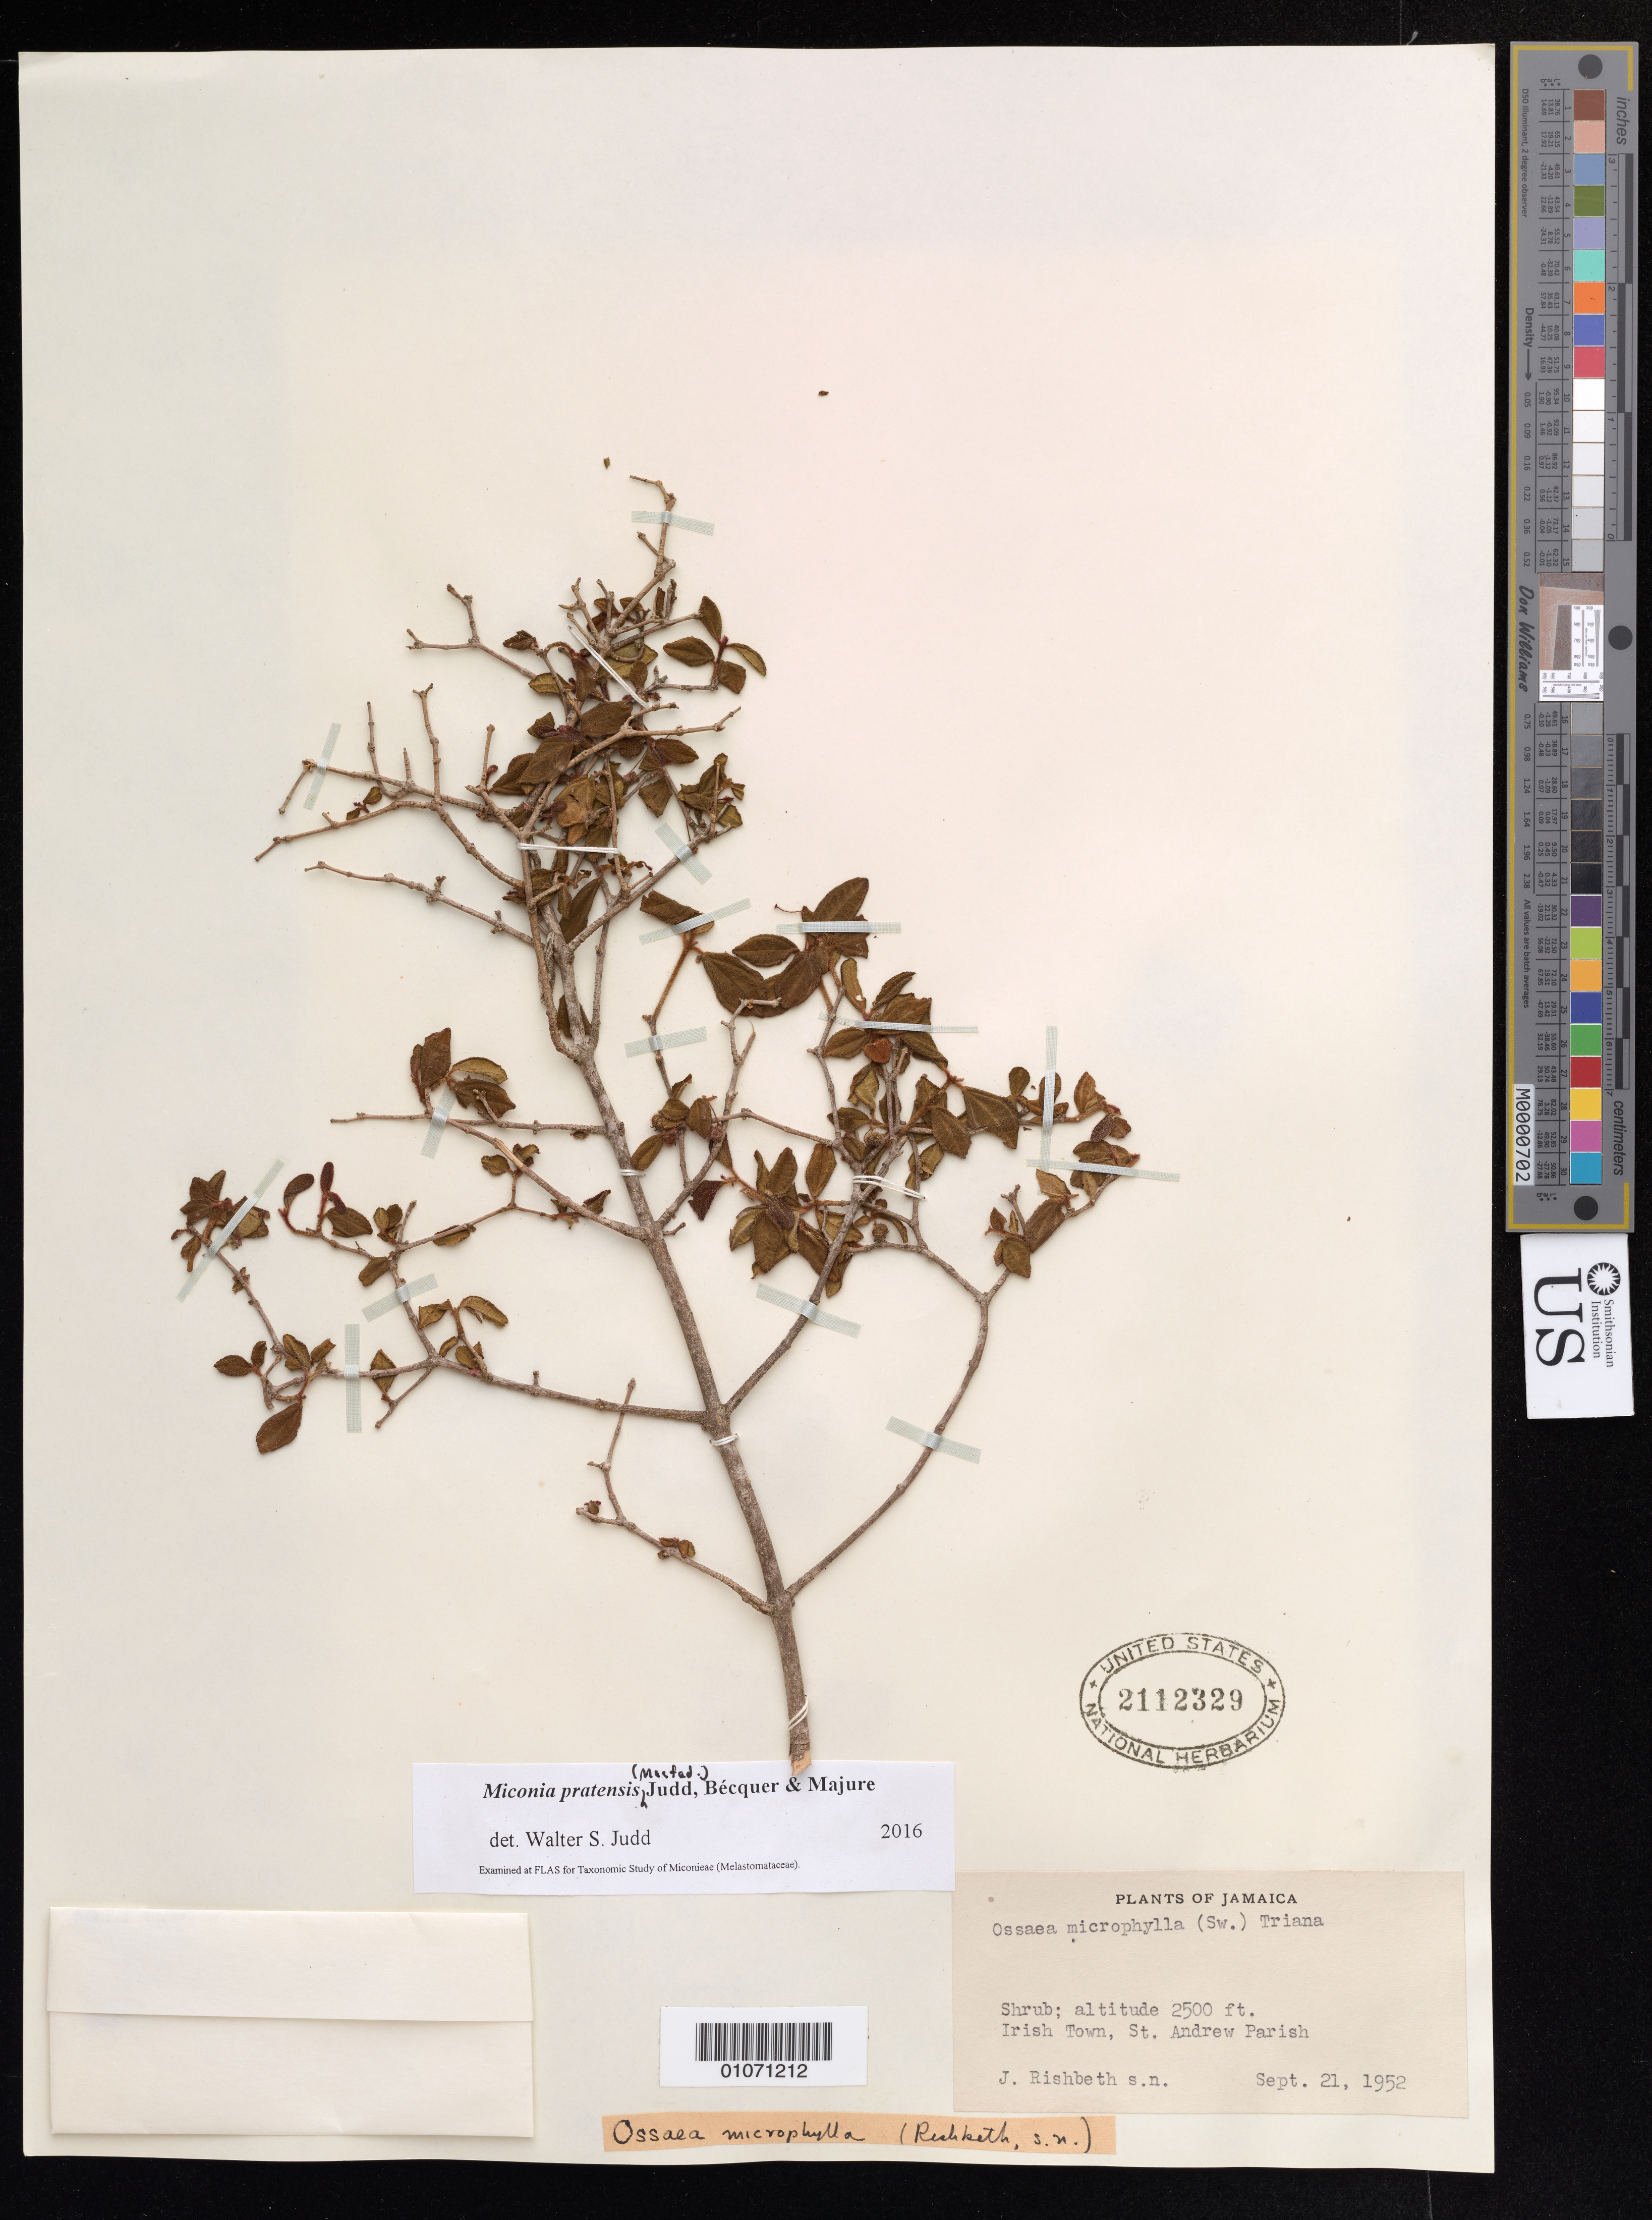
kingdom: Plantae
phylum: Tracheophyta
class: Magnoliopsida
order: Myrtales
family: Melastomataceae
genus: Miconia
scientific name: Miconia pratensis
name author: Judd et al.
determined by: Judd, Walter S.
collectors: J. Rishbeth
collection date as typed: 21 Sep 1952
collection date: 1952-09-21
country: Jamaica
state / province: Saint Andrew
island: Jamaica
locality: Irish Town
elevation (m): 762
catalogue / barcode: US 2112329